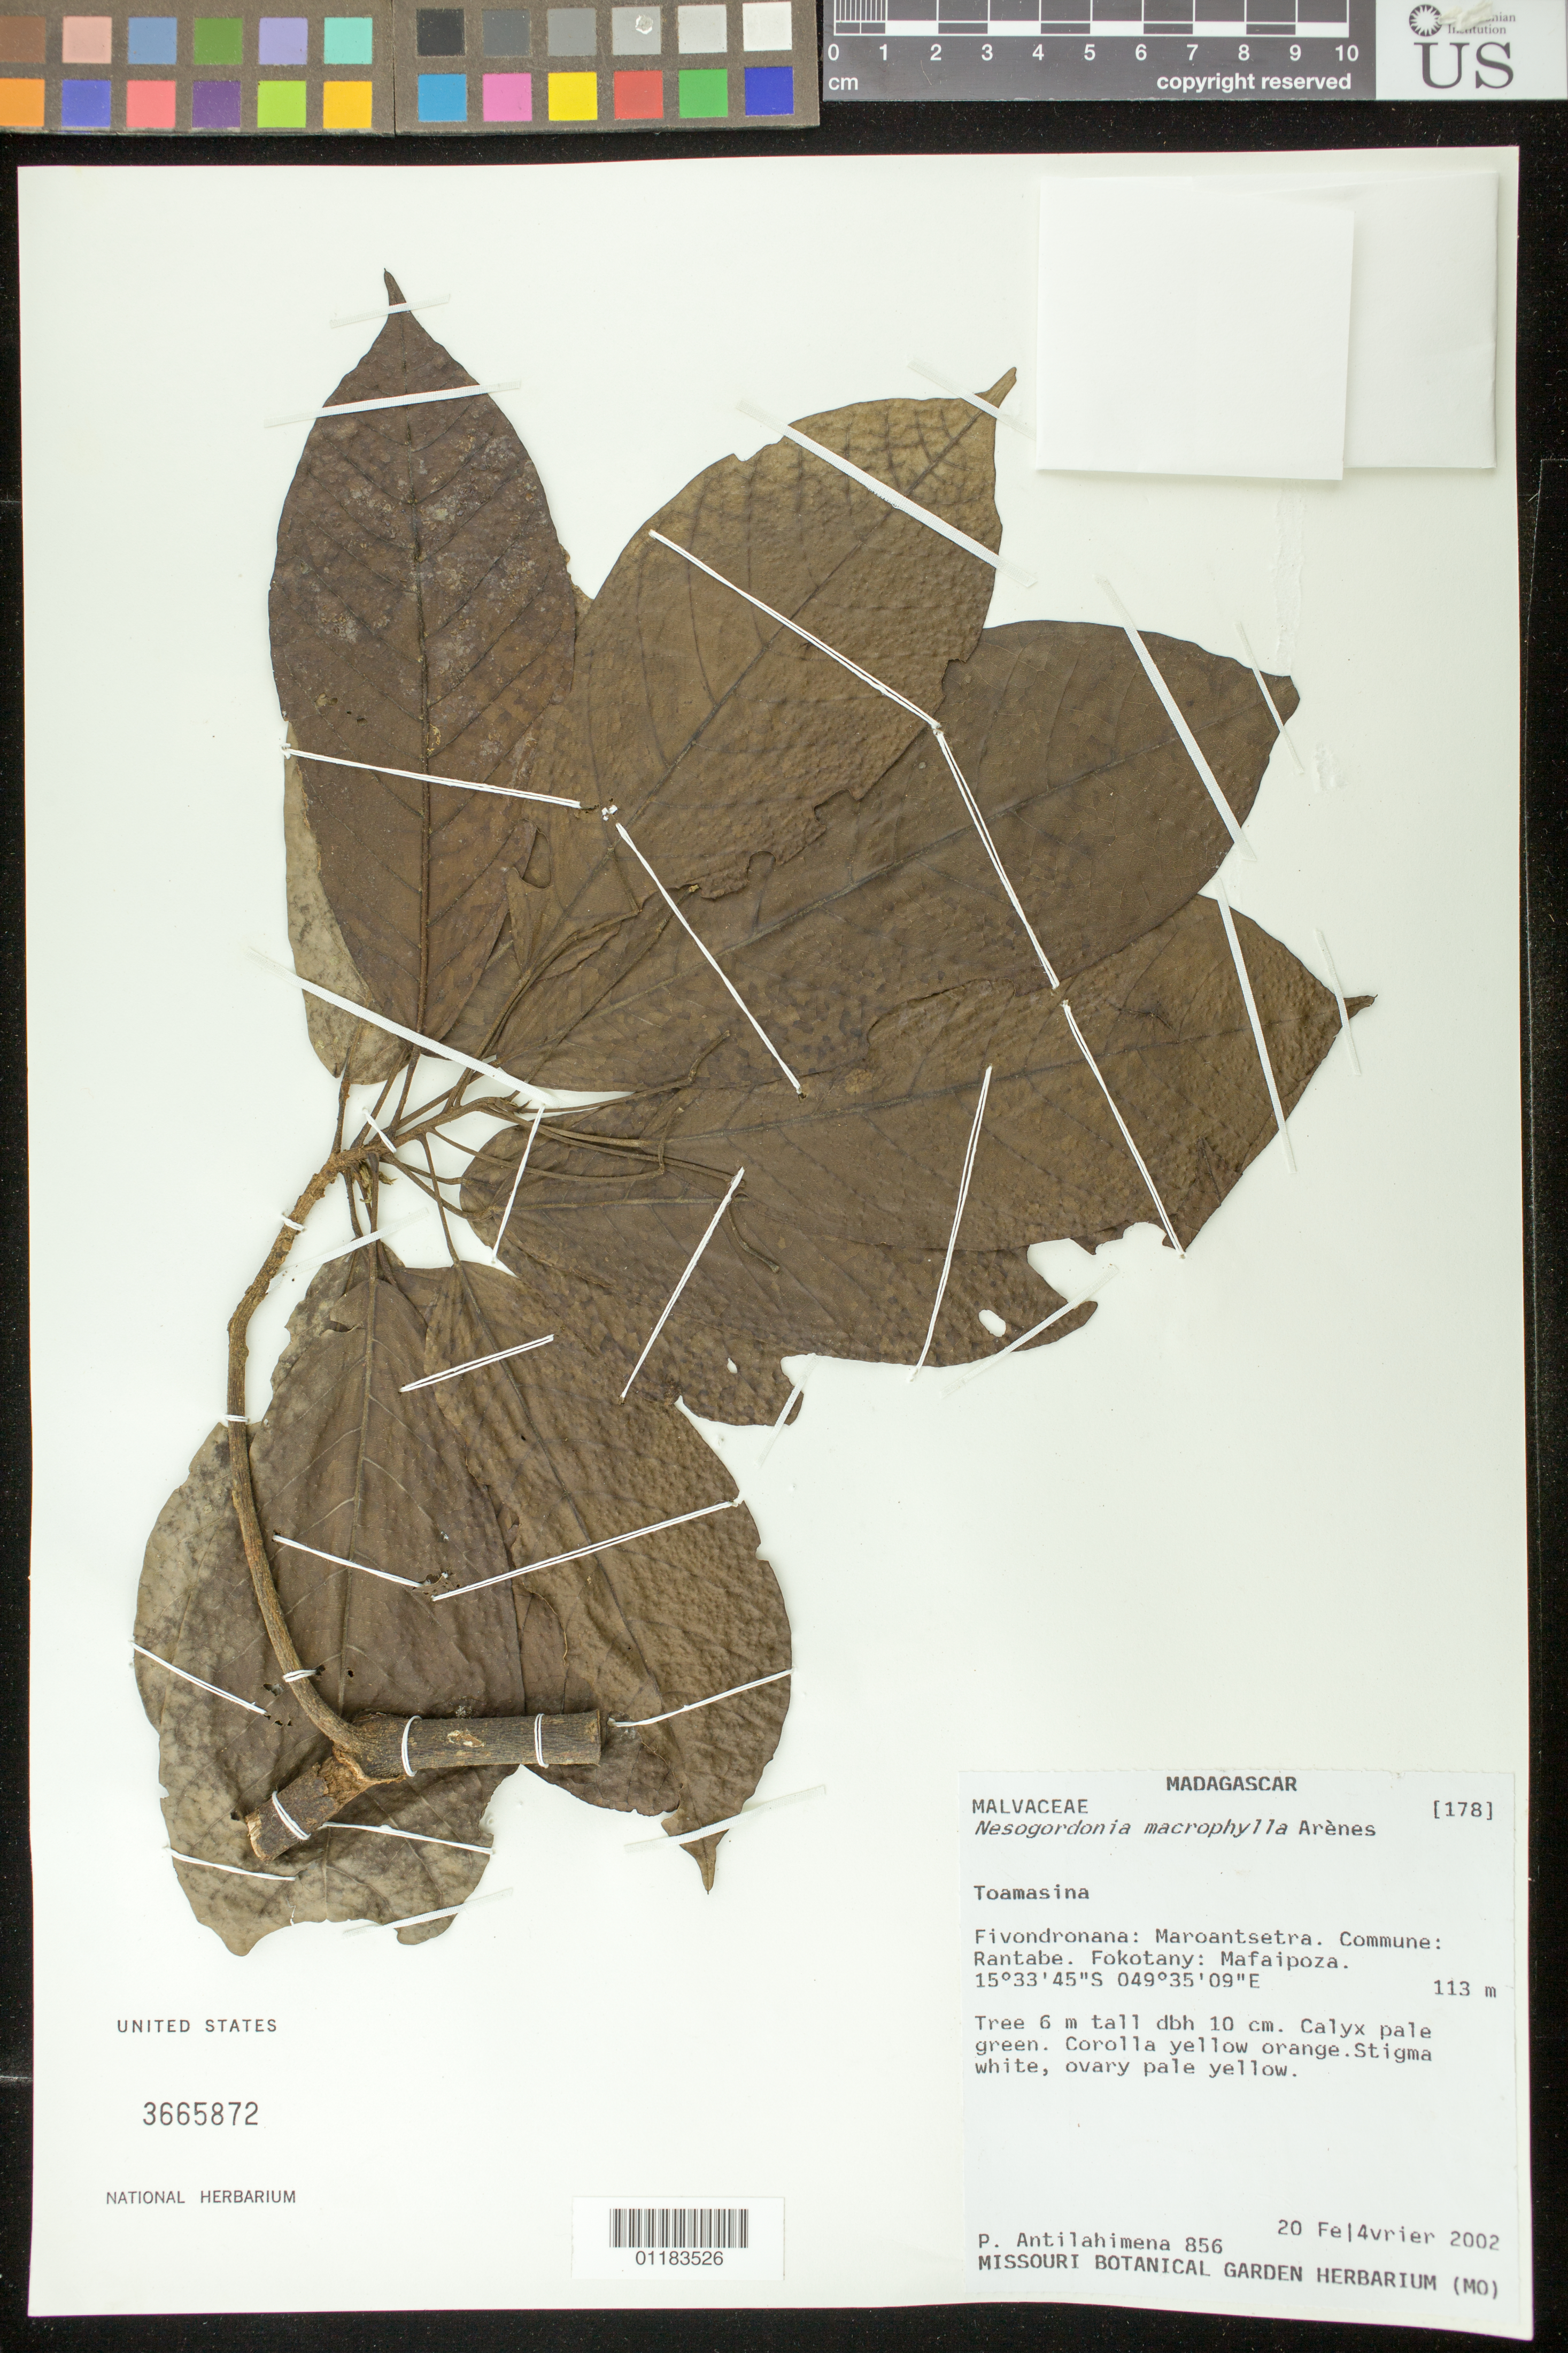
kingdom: Plantae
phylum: Tracheophyta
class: Magnoliopsida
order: Malvales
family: Malvaceae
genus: Nesogordonia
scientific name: Nesogordonia macrophylla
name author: Arènes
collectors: P. Antilahimena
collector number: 856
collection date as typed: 20 avril 2002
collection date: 2002-04-20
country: Madagascar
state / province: Analanjirofo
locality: Fiv: Maroantsetra. Commune: Rantabe. Fokotany: Mafaipoza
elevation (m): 113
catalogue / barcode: US 3665872